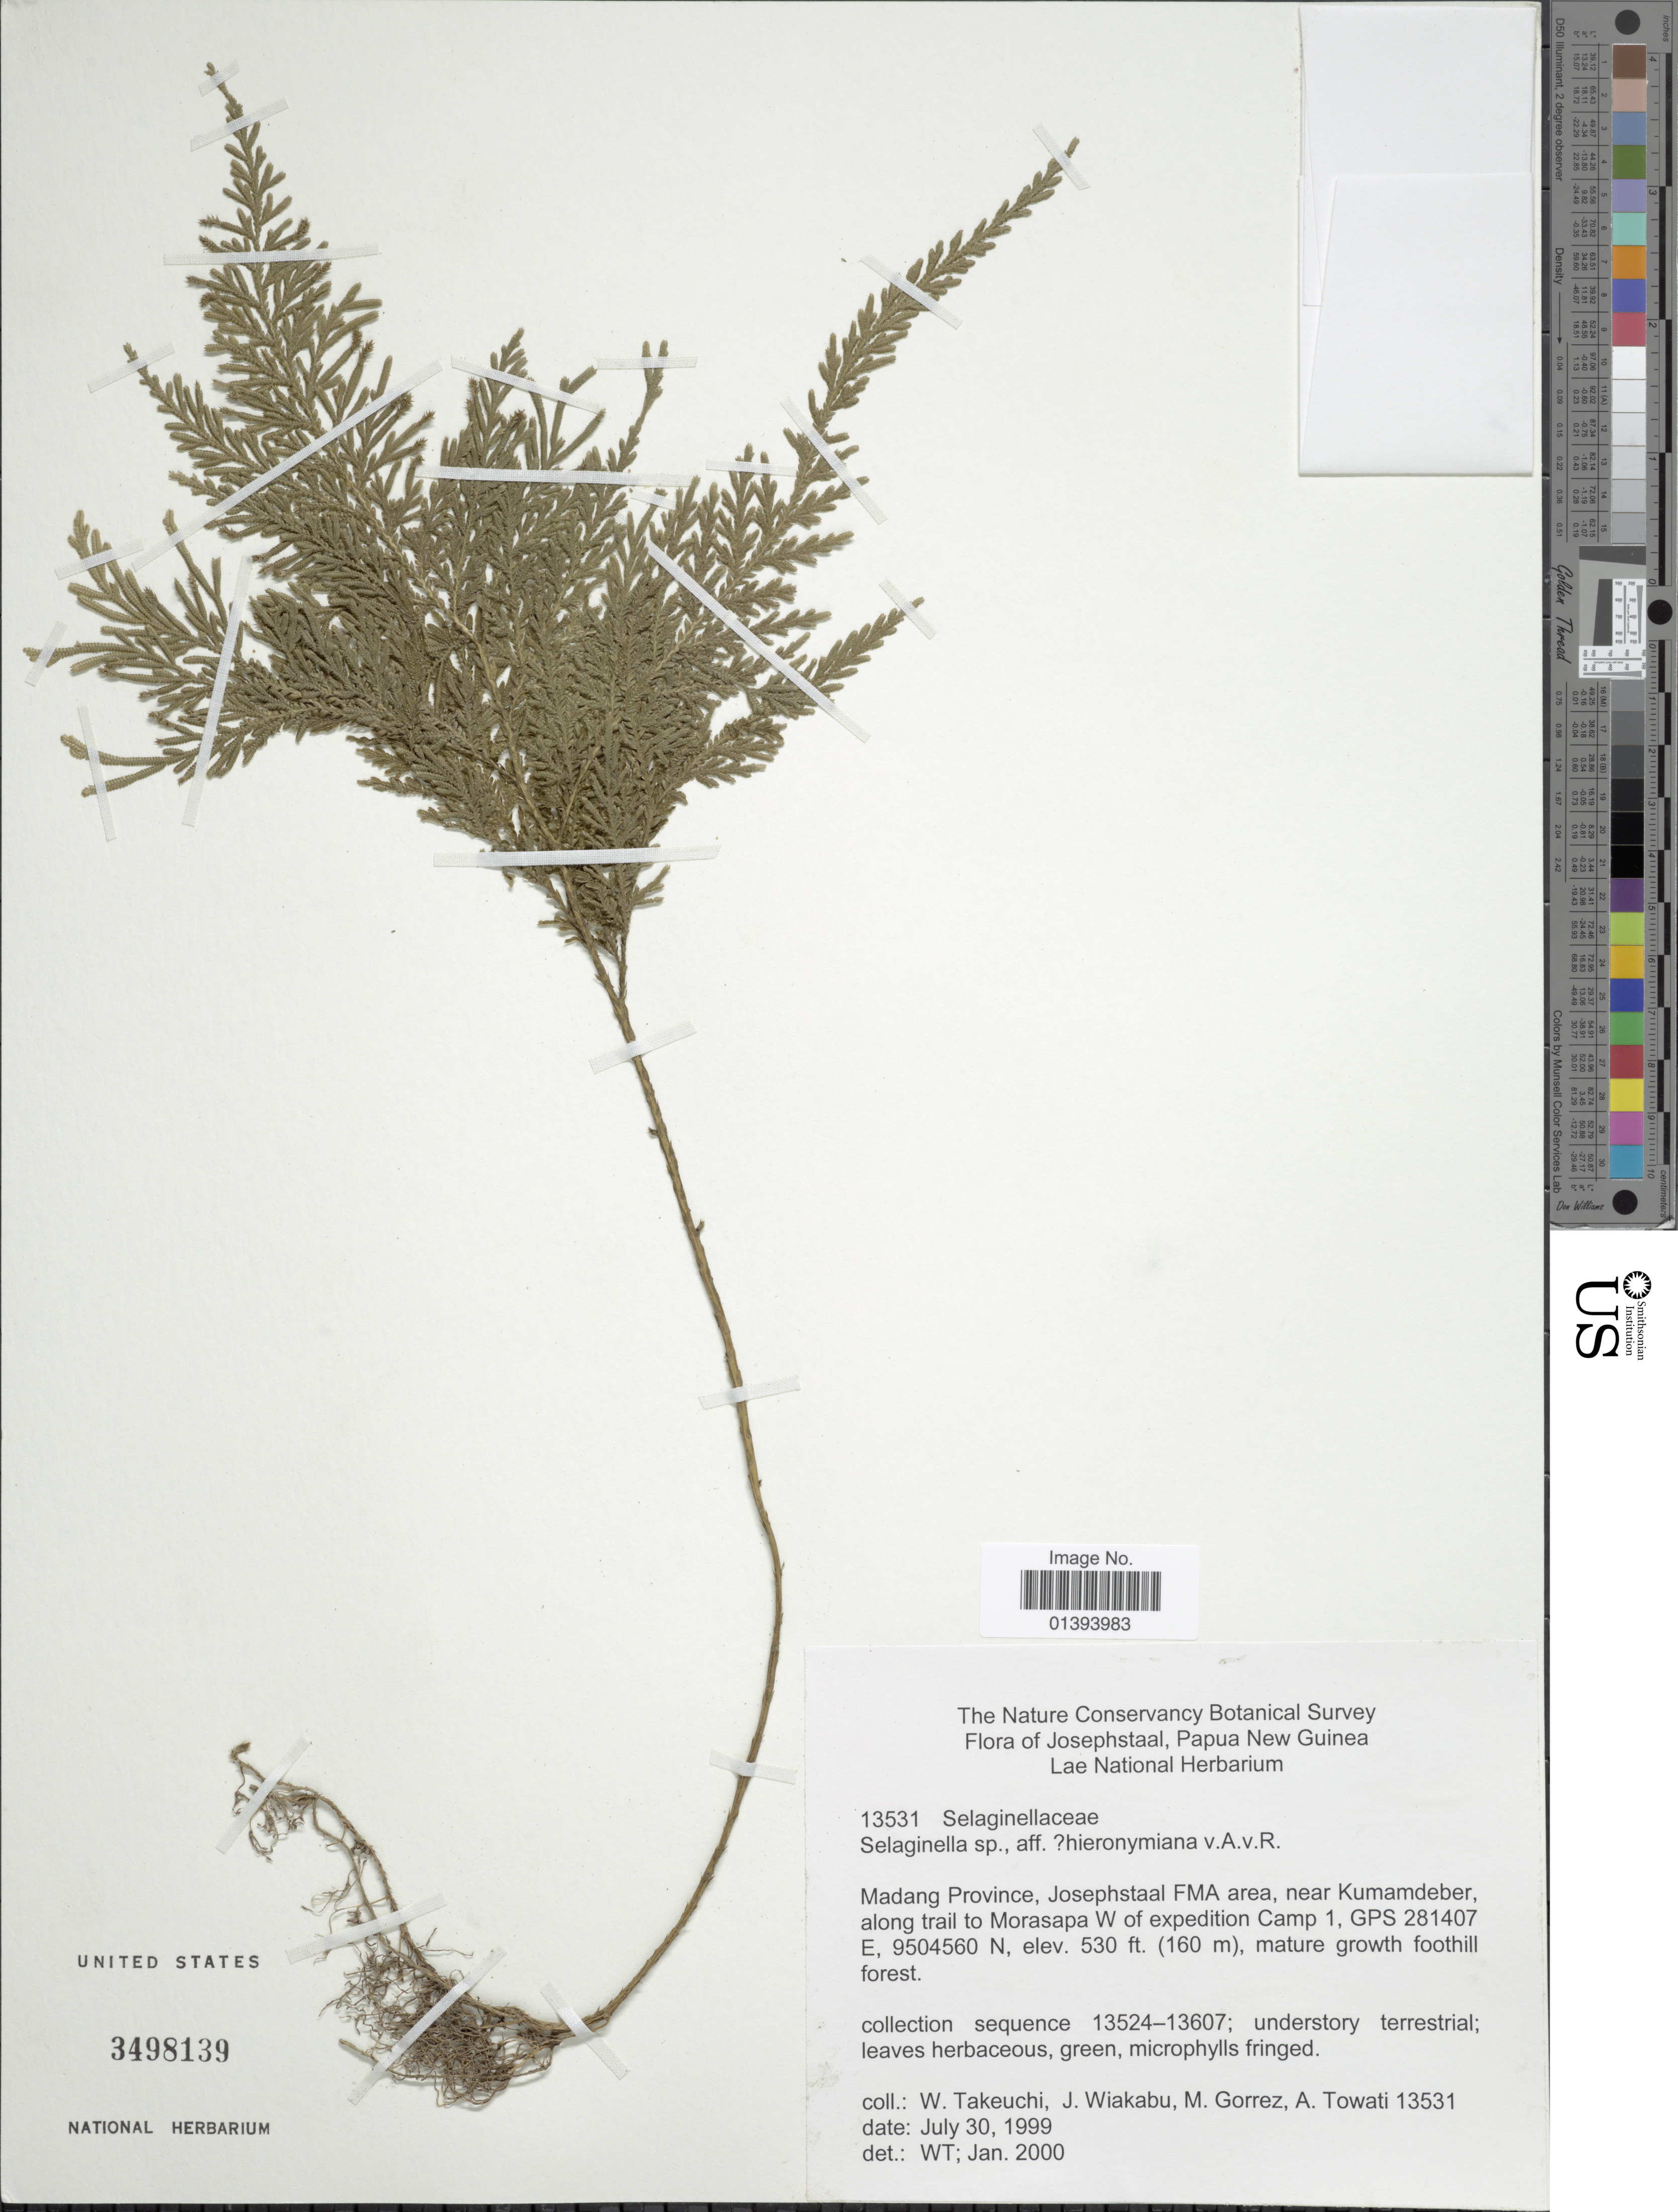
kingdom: Plantae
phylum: Tracheophyta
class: Lycopodiopsida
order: Selaginellales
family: Selaginellaceae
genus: Selaginella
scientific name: Selaginella hieronymiana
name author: Alderw.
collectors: W. Takeuchi, J. Wiakabu, M. Gorrez & A. Towati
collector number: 13531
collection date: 1999-07-30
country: Papua New Guinea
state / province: Madang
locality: Josephstaal, Madang province, Josephstaal FMA area, near Kumamdeber, along trail to Morasapa W of expedition Camp1, GPS 281407E, 9504560N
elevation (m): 162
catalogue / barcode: US 3498139